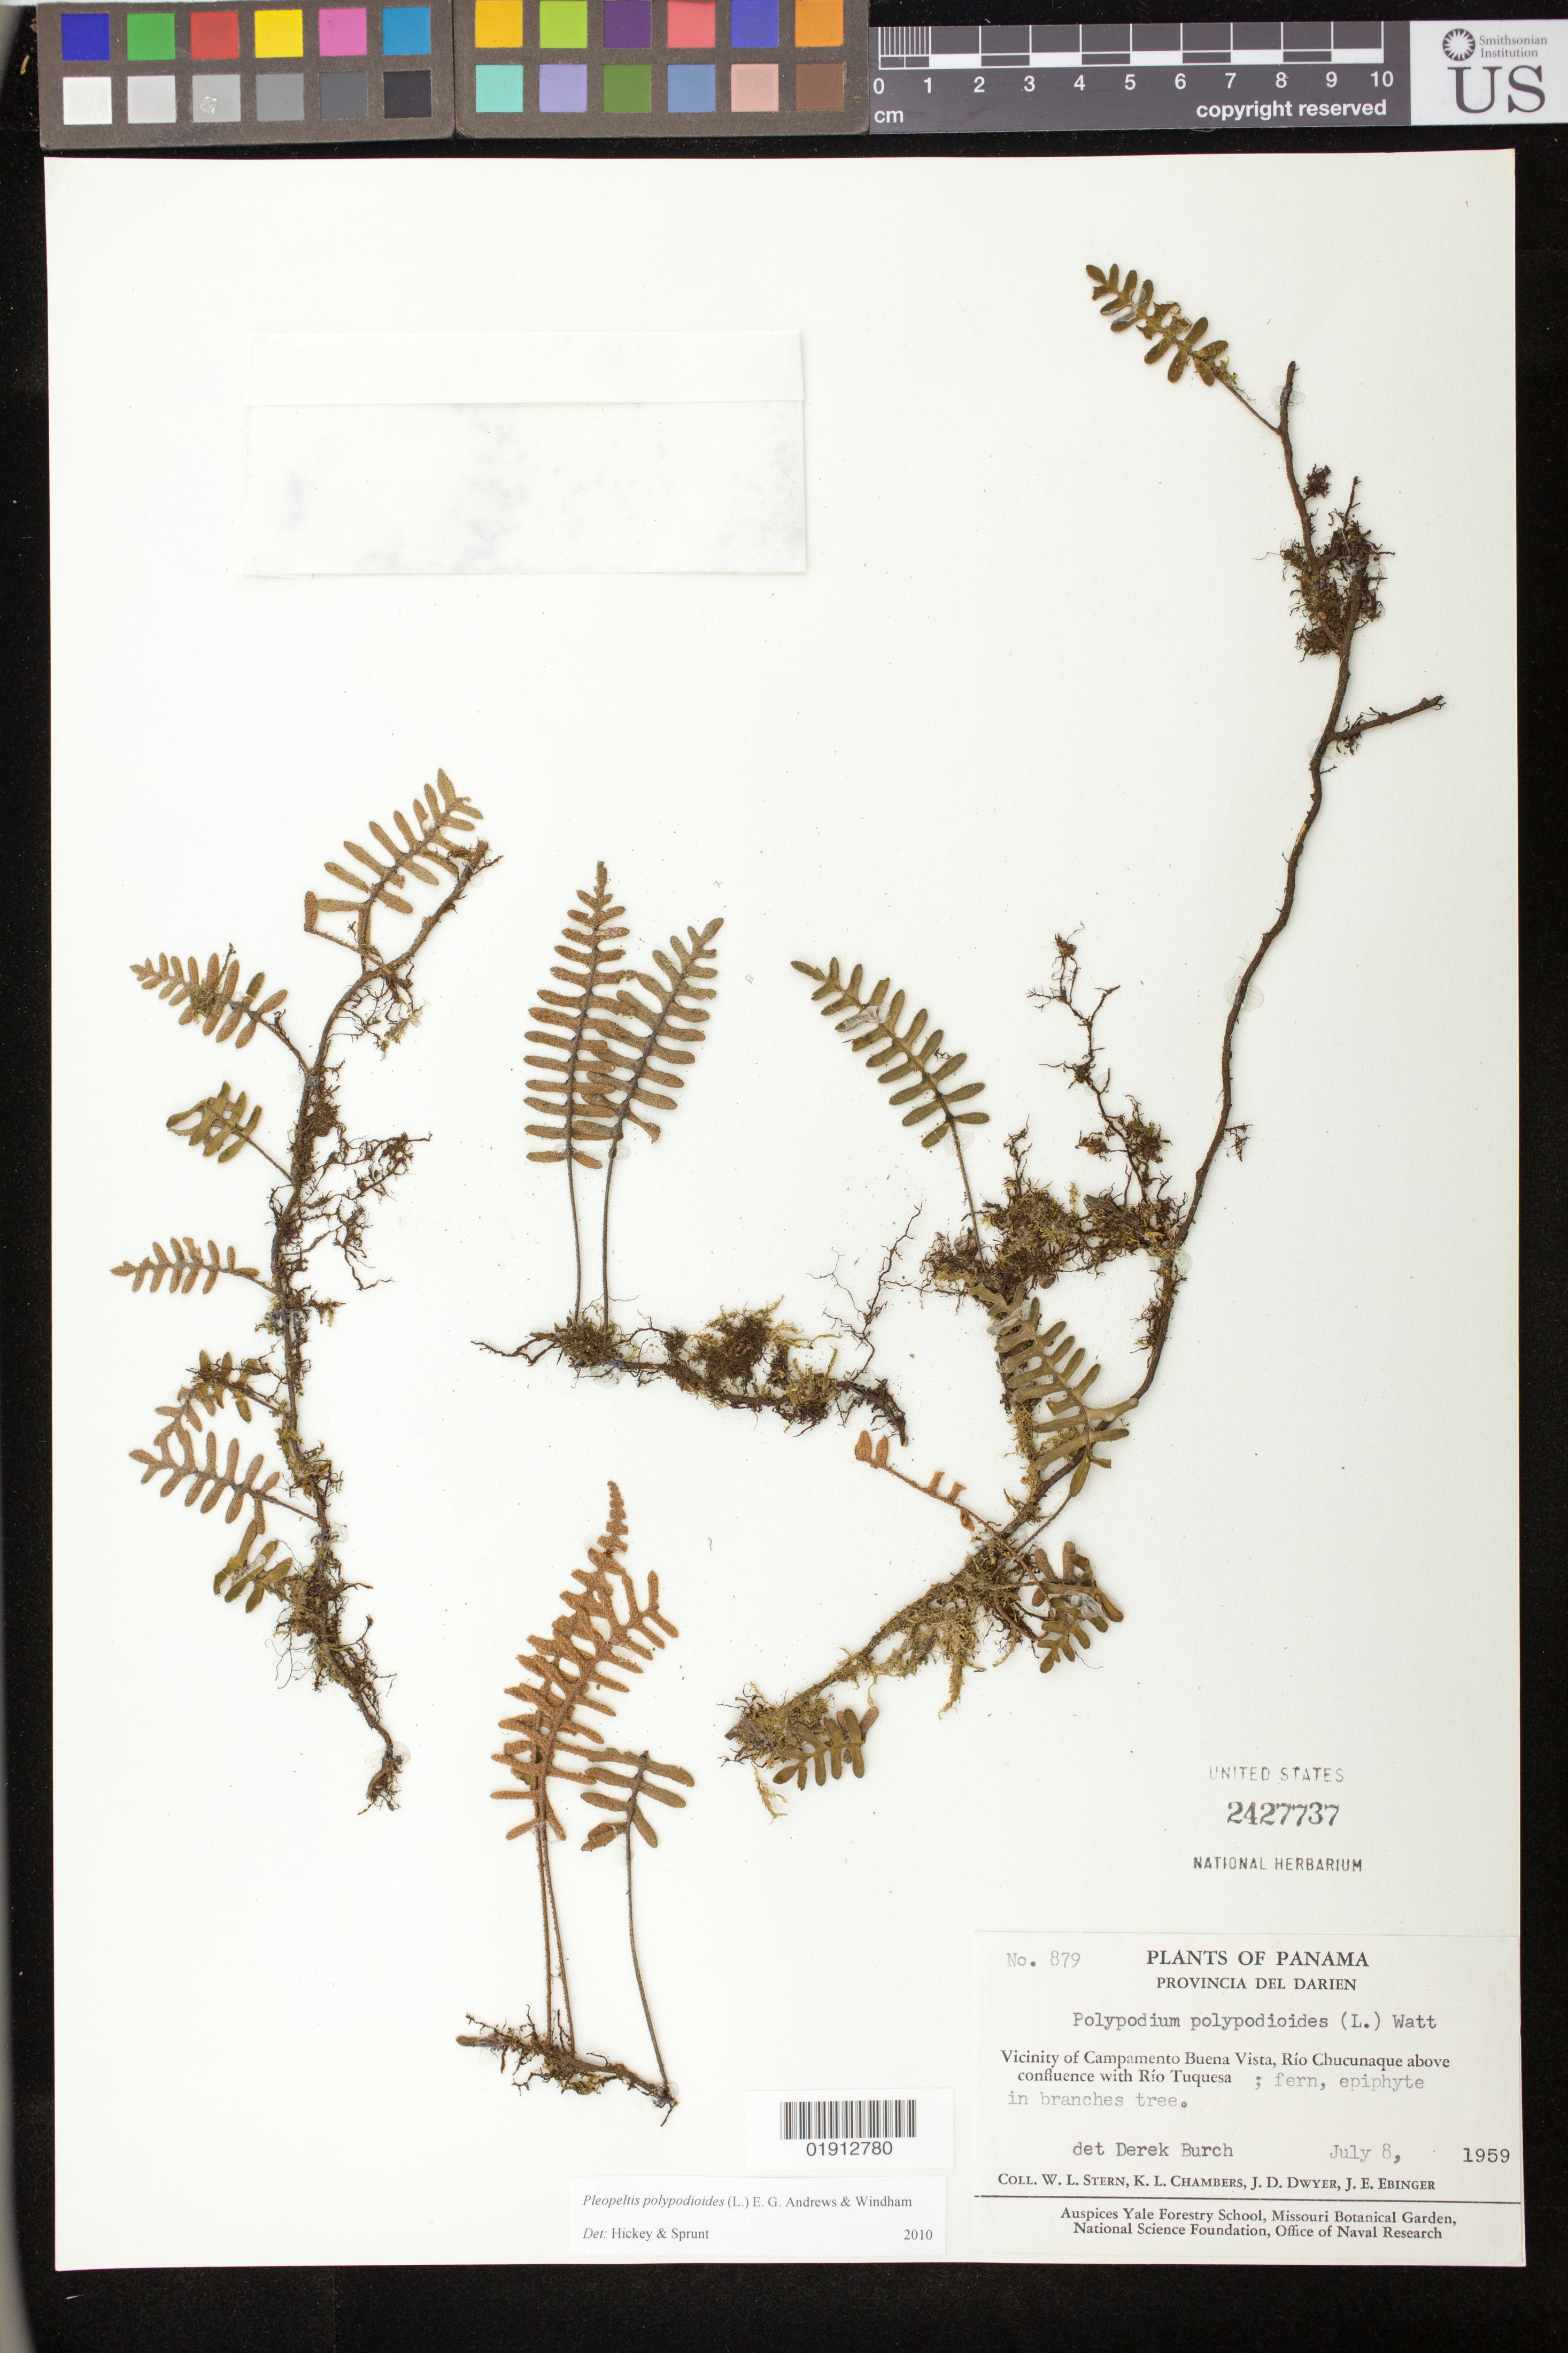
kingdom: Plantae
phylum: Tracheophyta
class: Polypodiopsida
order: Polypodiales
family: Polypodiaceae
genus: Pleopeltis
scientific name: Pleopeltis polypodioides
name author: (L.) E.G. Andrews & Windham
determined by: Hickey, R. J.; Sprunt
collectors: W. L. Stern, K. Chambers, J. D. Dwyer & J. Ebinger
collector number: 879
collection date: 1959-07-08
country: Panama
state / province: Darién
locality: Provincia del Darien, Vicinity of Campamento Buena Vista, Rio Chucunaque above confluence with Rio Tuquesa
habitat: In branches tree.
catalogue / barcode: US 2427737